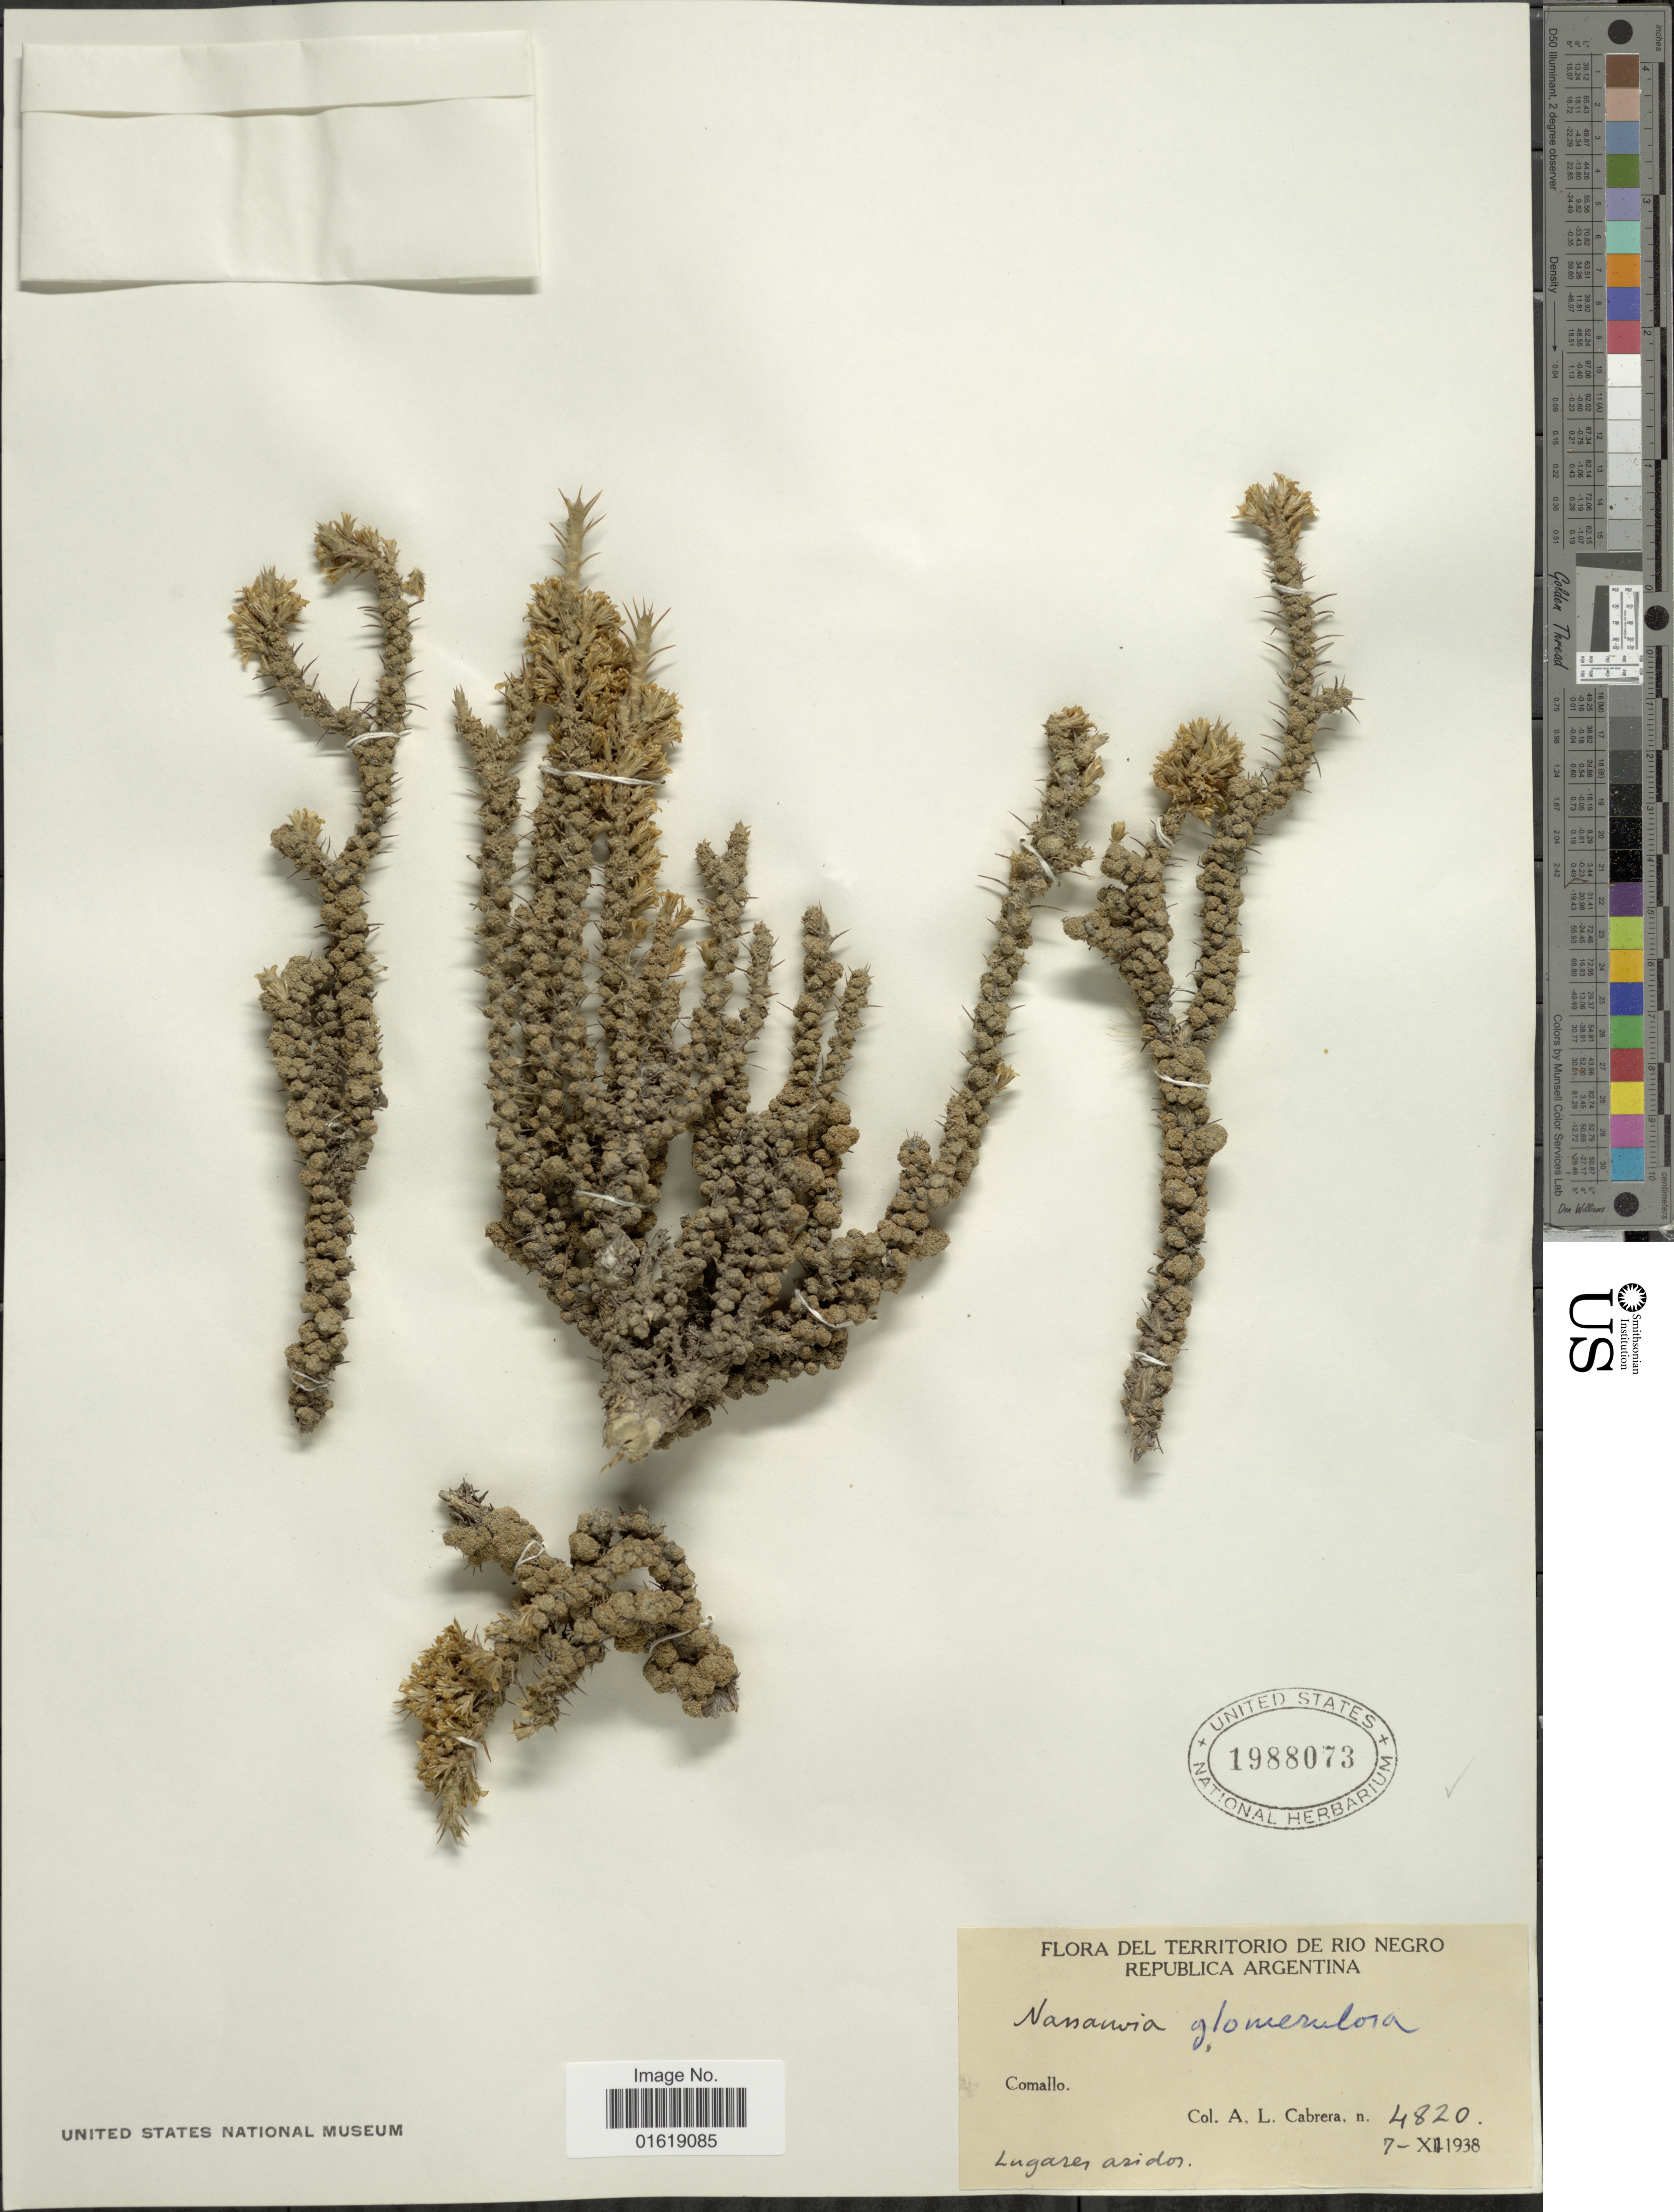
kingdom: Plantae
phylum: Tracheophyta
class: Magnoliopsida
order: Asterales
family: Asteraceae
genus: Nassauvia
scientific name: Nassauvia glomerulosa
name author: (Lag. ex Lindl.) D. Don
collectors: A. L. Cabrera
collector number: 4820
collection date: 1938-12-07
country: Argentina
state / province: Rio Negro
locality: Territorio de Rio Negro. Comallo.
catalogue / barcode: US 1988073